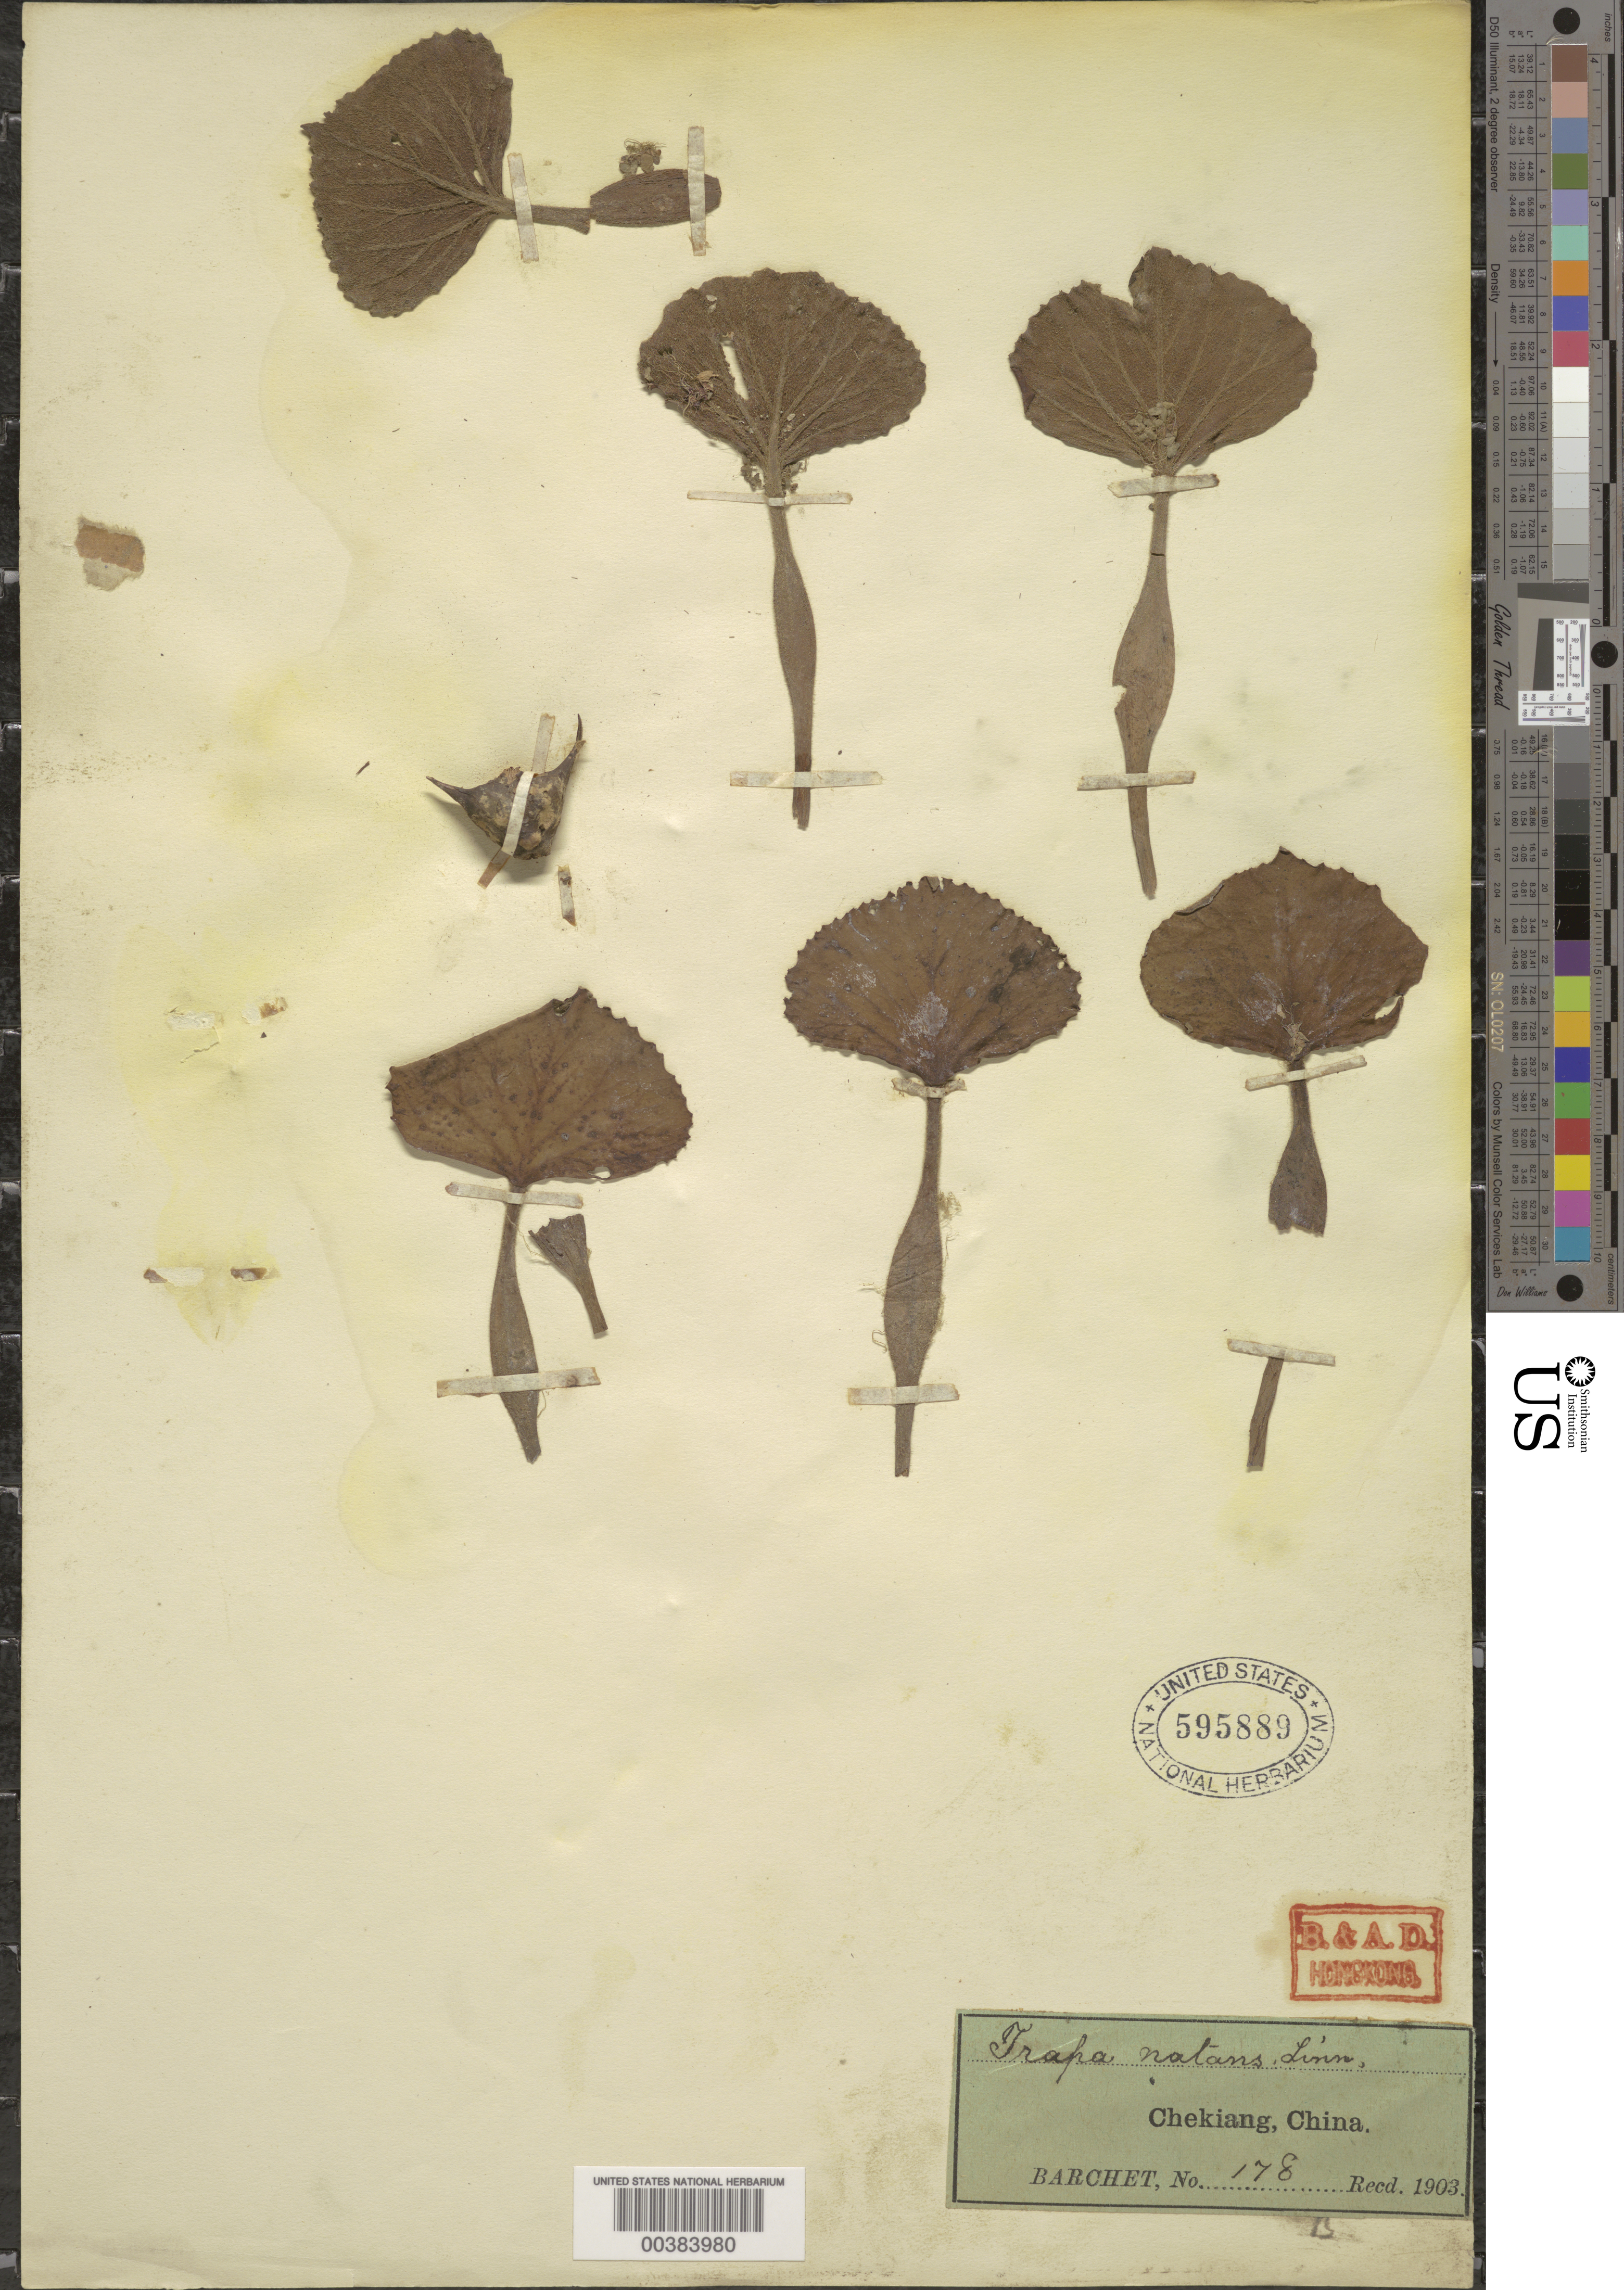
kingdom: Plantae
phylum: Tracheophyta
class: Magnoliopsida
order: Myrtales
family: Lythraceae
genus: Trapa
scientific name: Trapa natans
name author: L.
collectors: S. P. Barchet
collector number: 178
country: China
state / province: Zhejiang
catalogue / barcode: US 595889